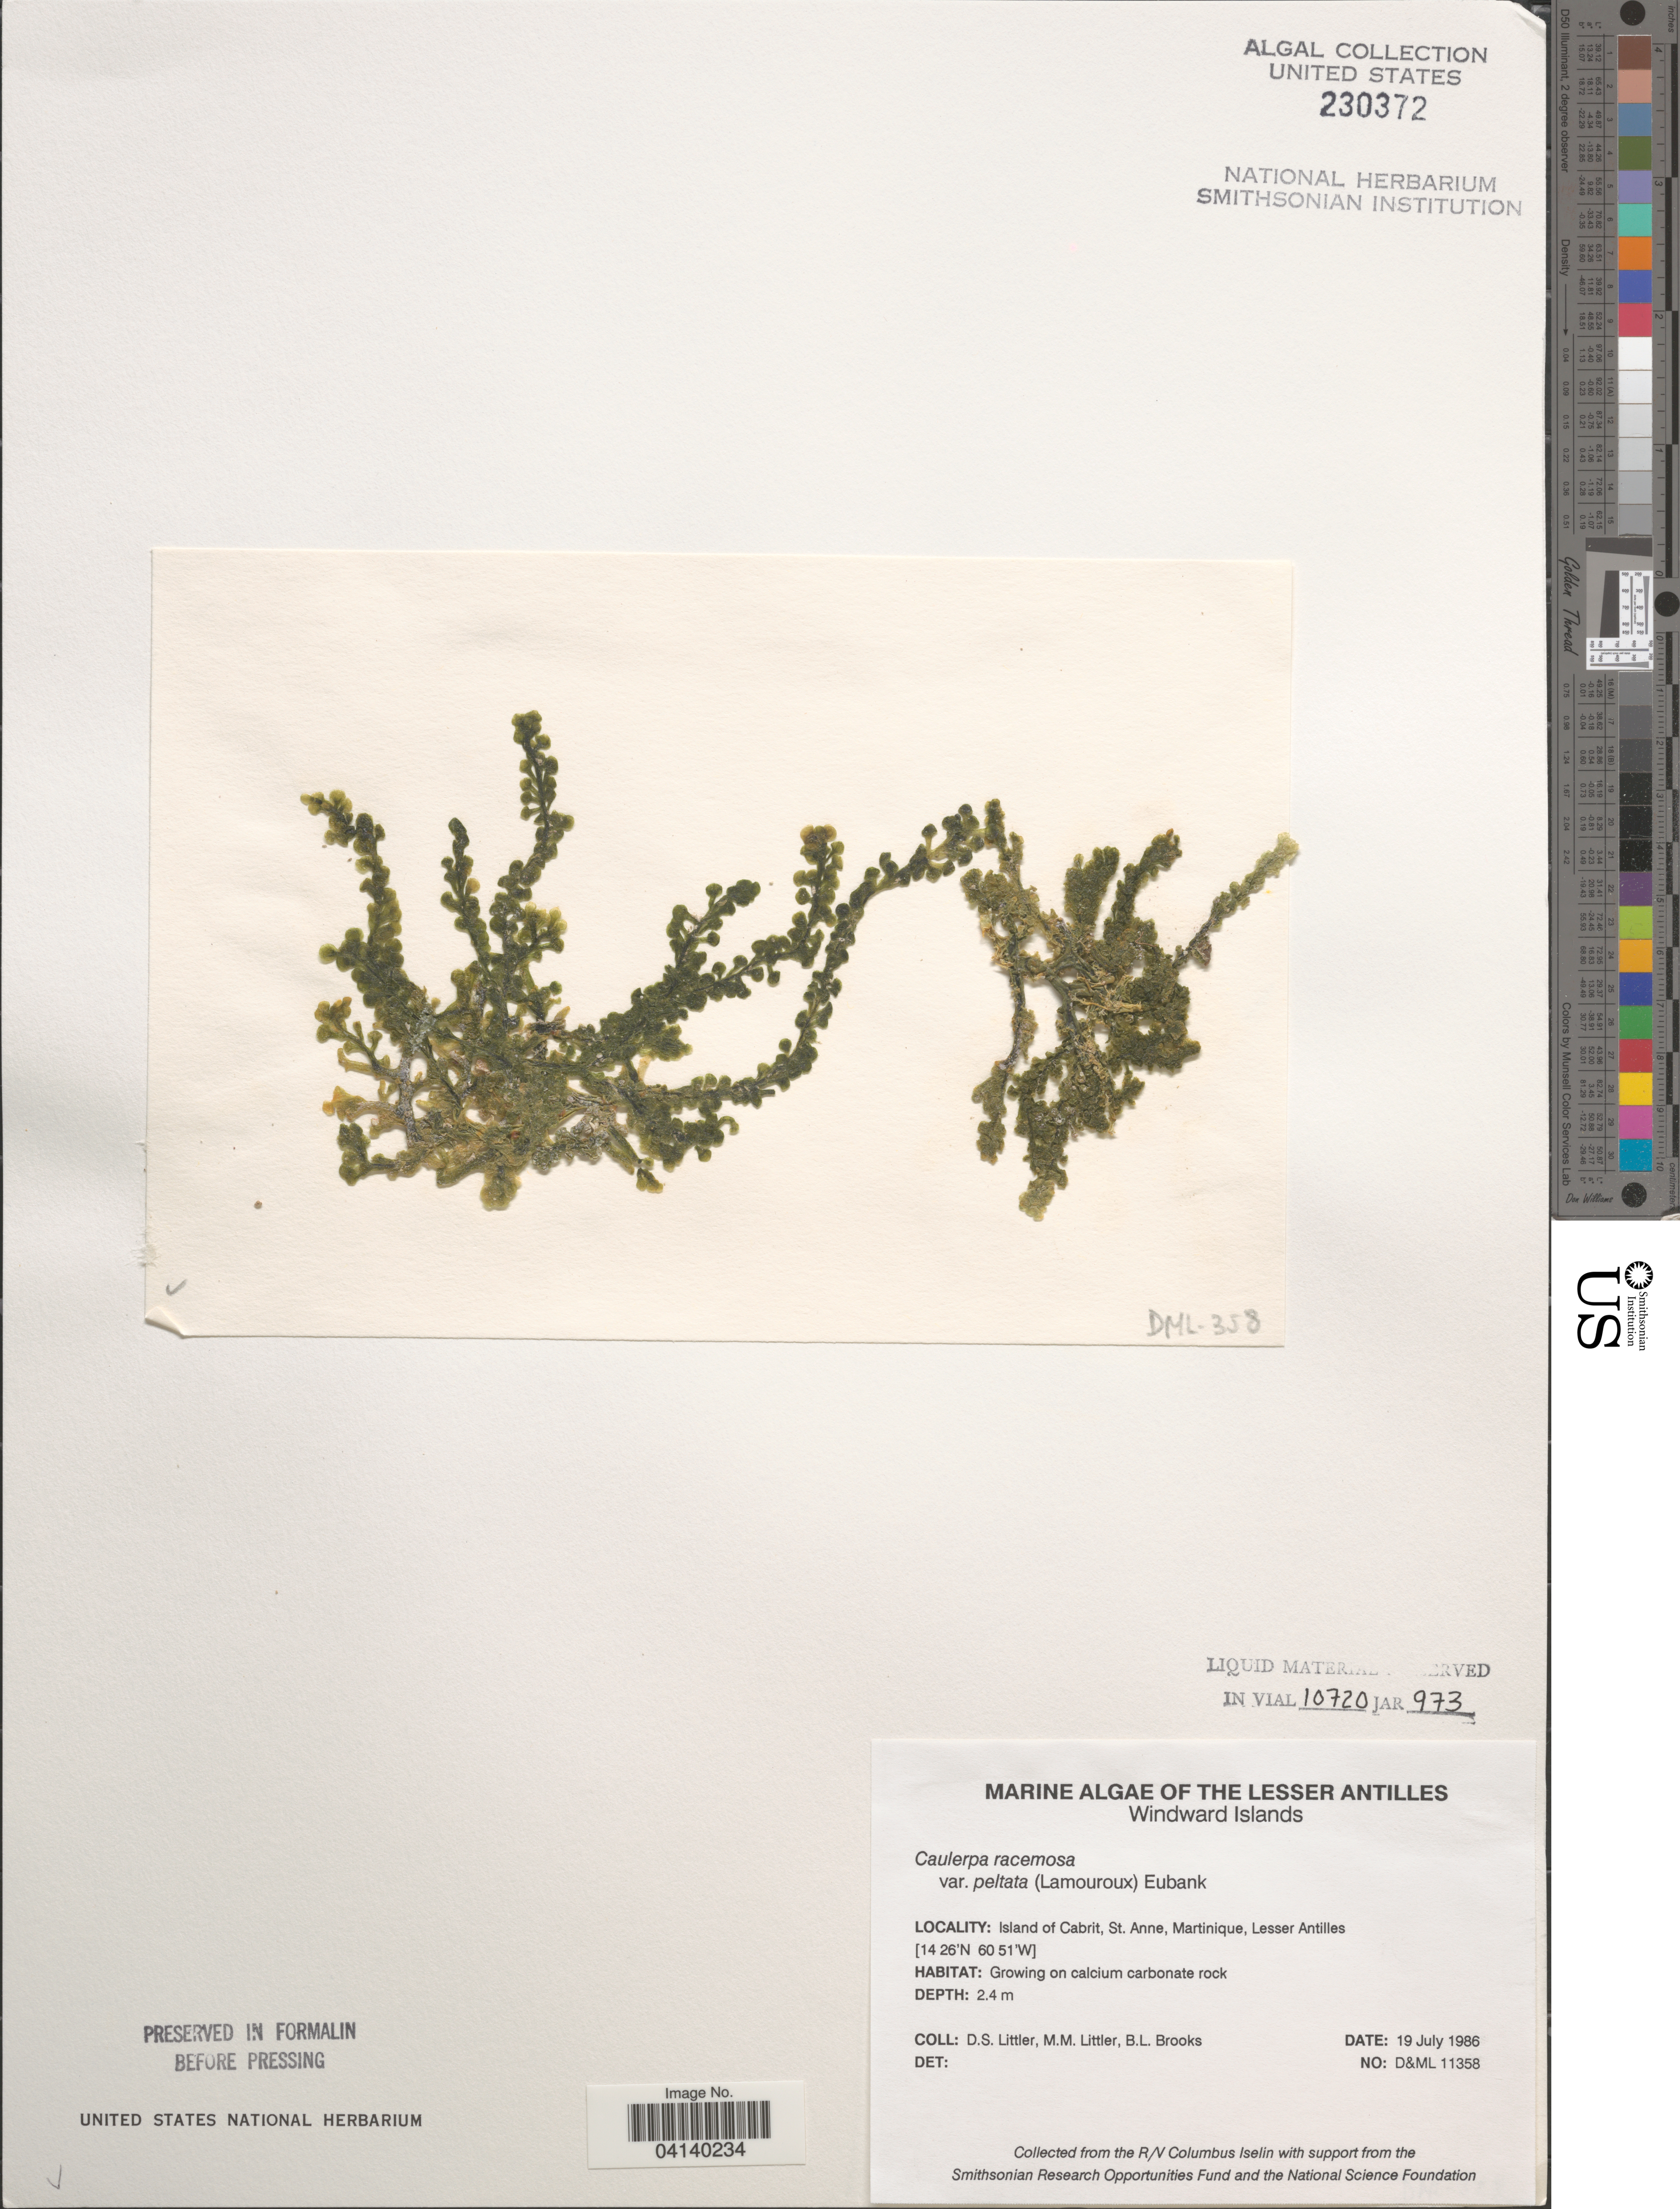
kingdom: Plantae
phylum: Chlorophyta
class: Ulvophyceae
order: Bryopsidales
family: Caulerpaceae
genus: Caulerpa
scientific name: Caulerpa racemosa var. peltata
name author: (J.V.Lamouroux) Eubank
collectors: D. S. Littler & B. Brooks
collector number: D&ML11358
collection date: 1986-07-19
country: Martinique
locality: Windward Islands. Island of Cabrit, St. Anne, Lesser Antilles.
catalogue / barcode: US 230372